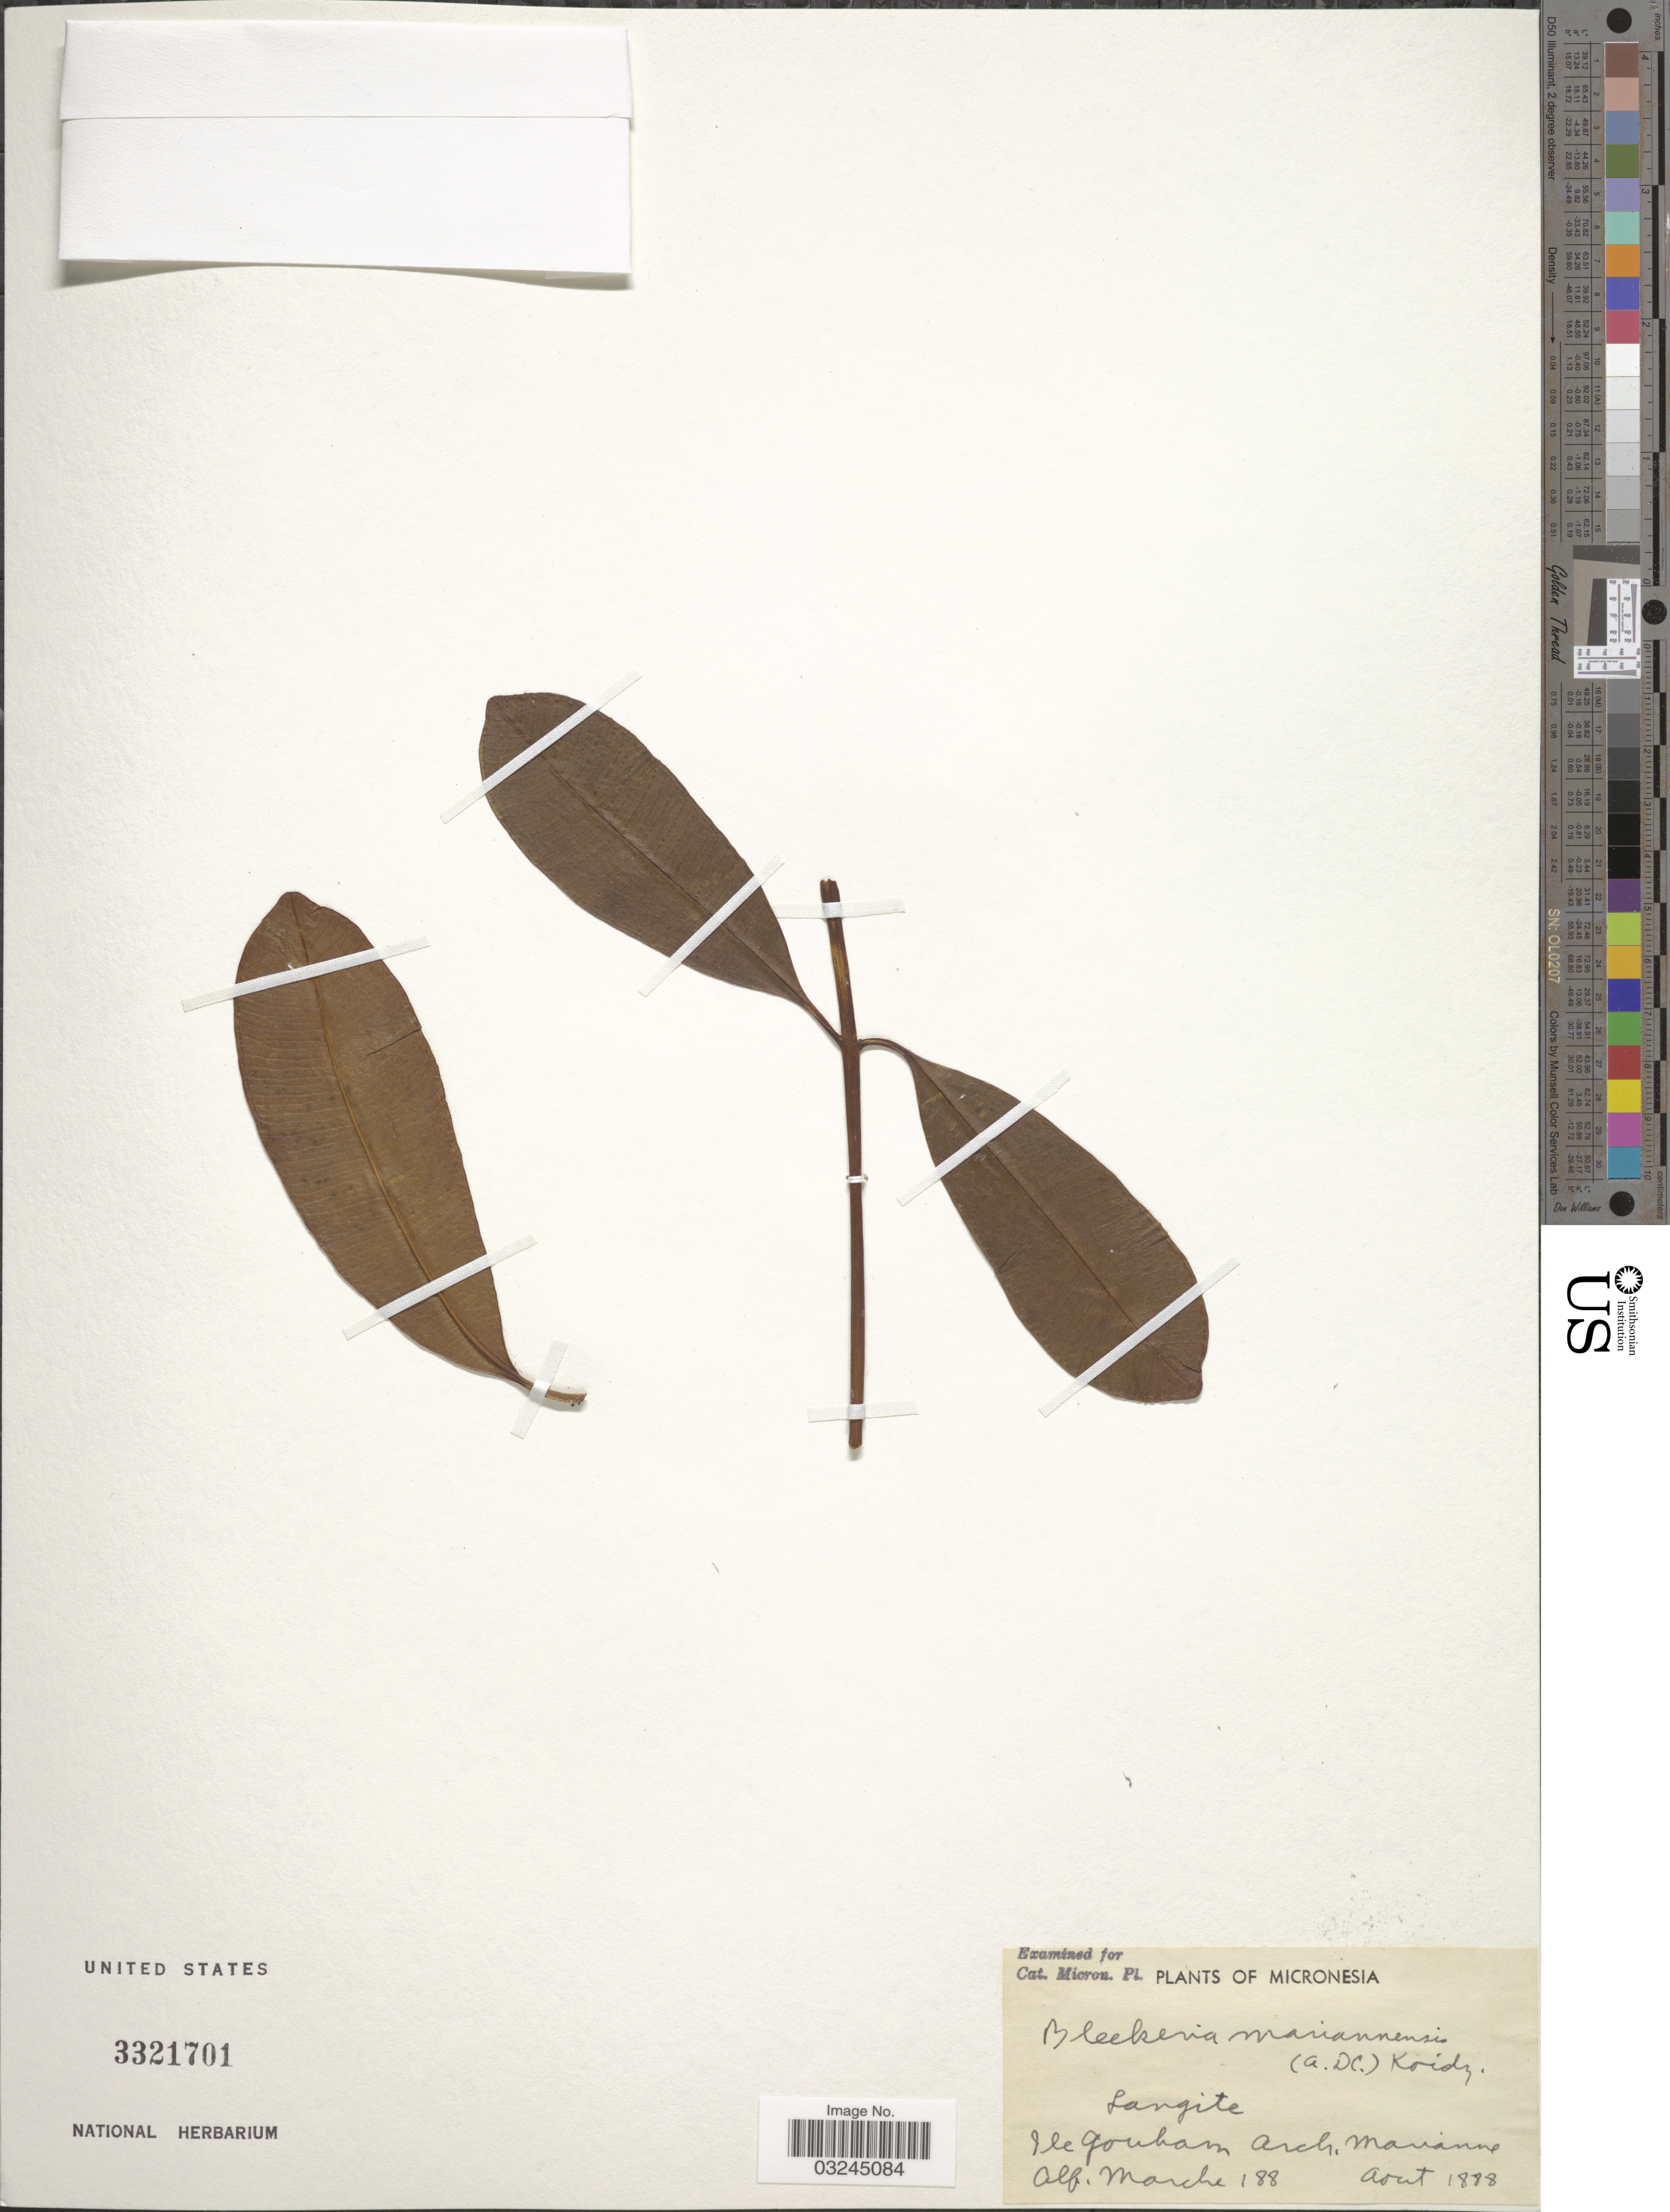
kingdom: Plantae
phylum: Tracheophyta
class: Magnoliopsida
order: Gentianales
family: Apocynaceae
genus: Ochrosia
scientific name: Ochrosia mariannensis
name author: A. DC.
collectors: A. Marche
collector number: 188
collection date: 1888-08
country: Guam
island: Guam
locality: Micronesia. Langite. Ile Gouham Arch. Marianne.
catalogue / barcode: US 3321701